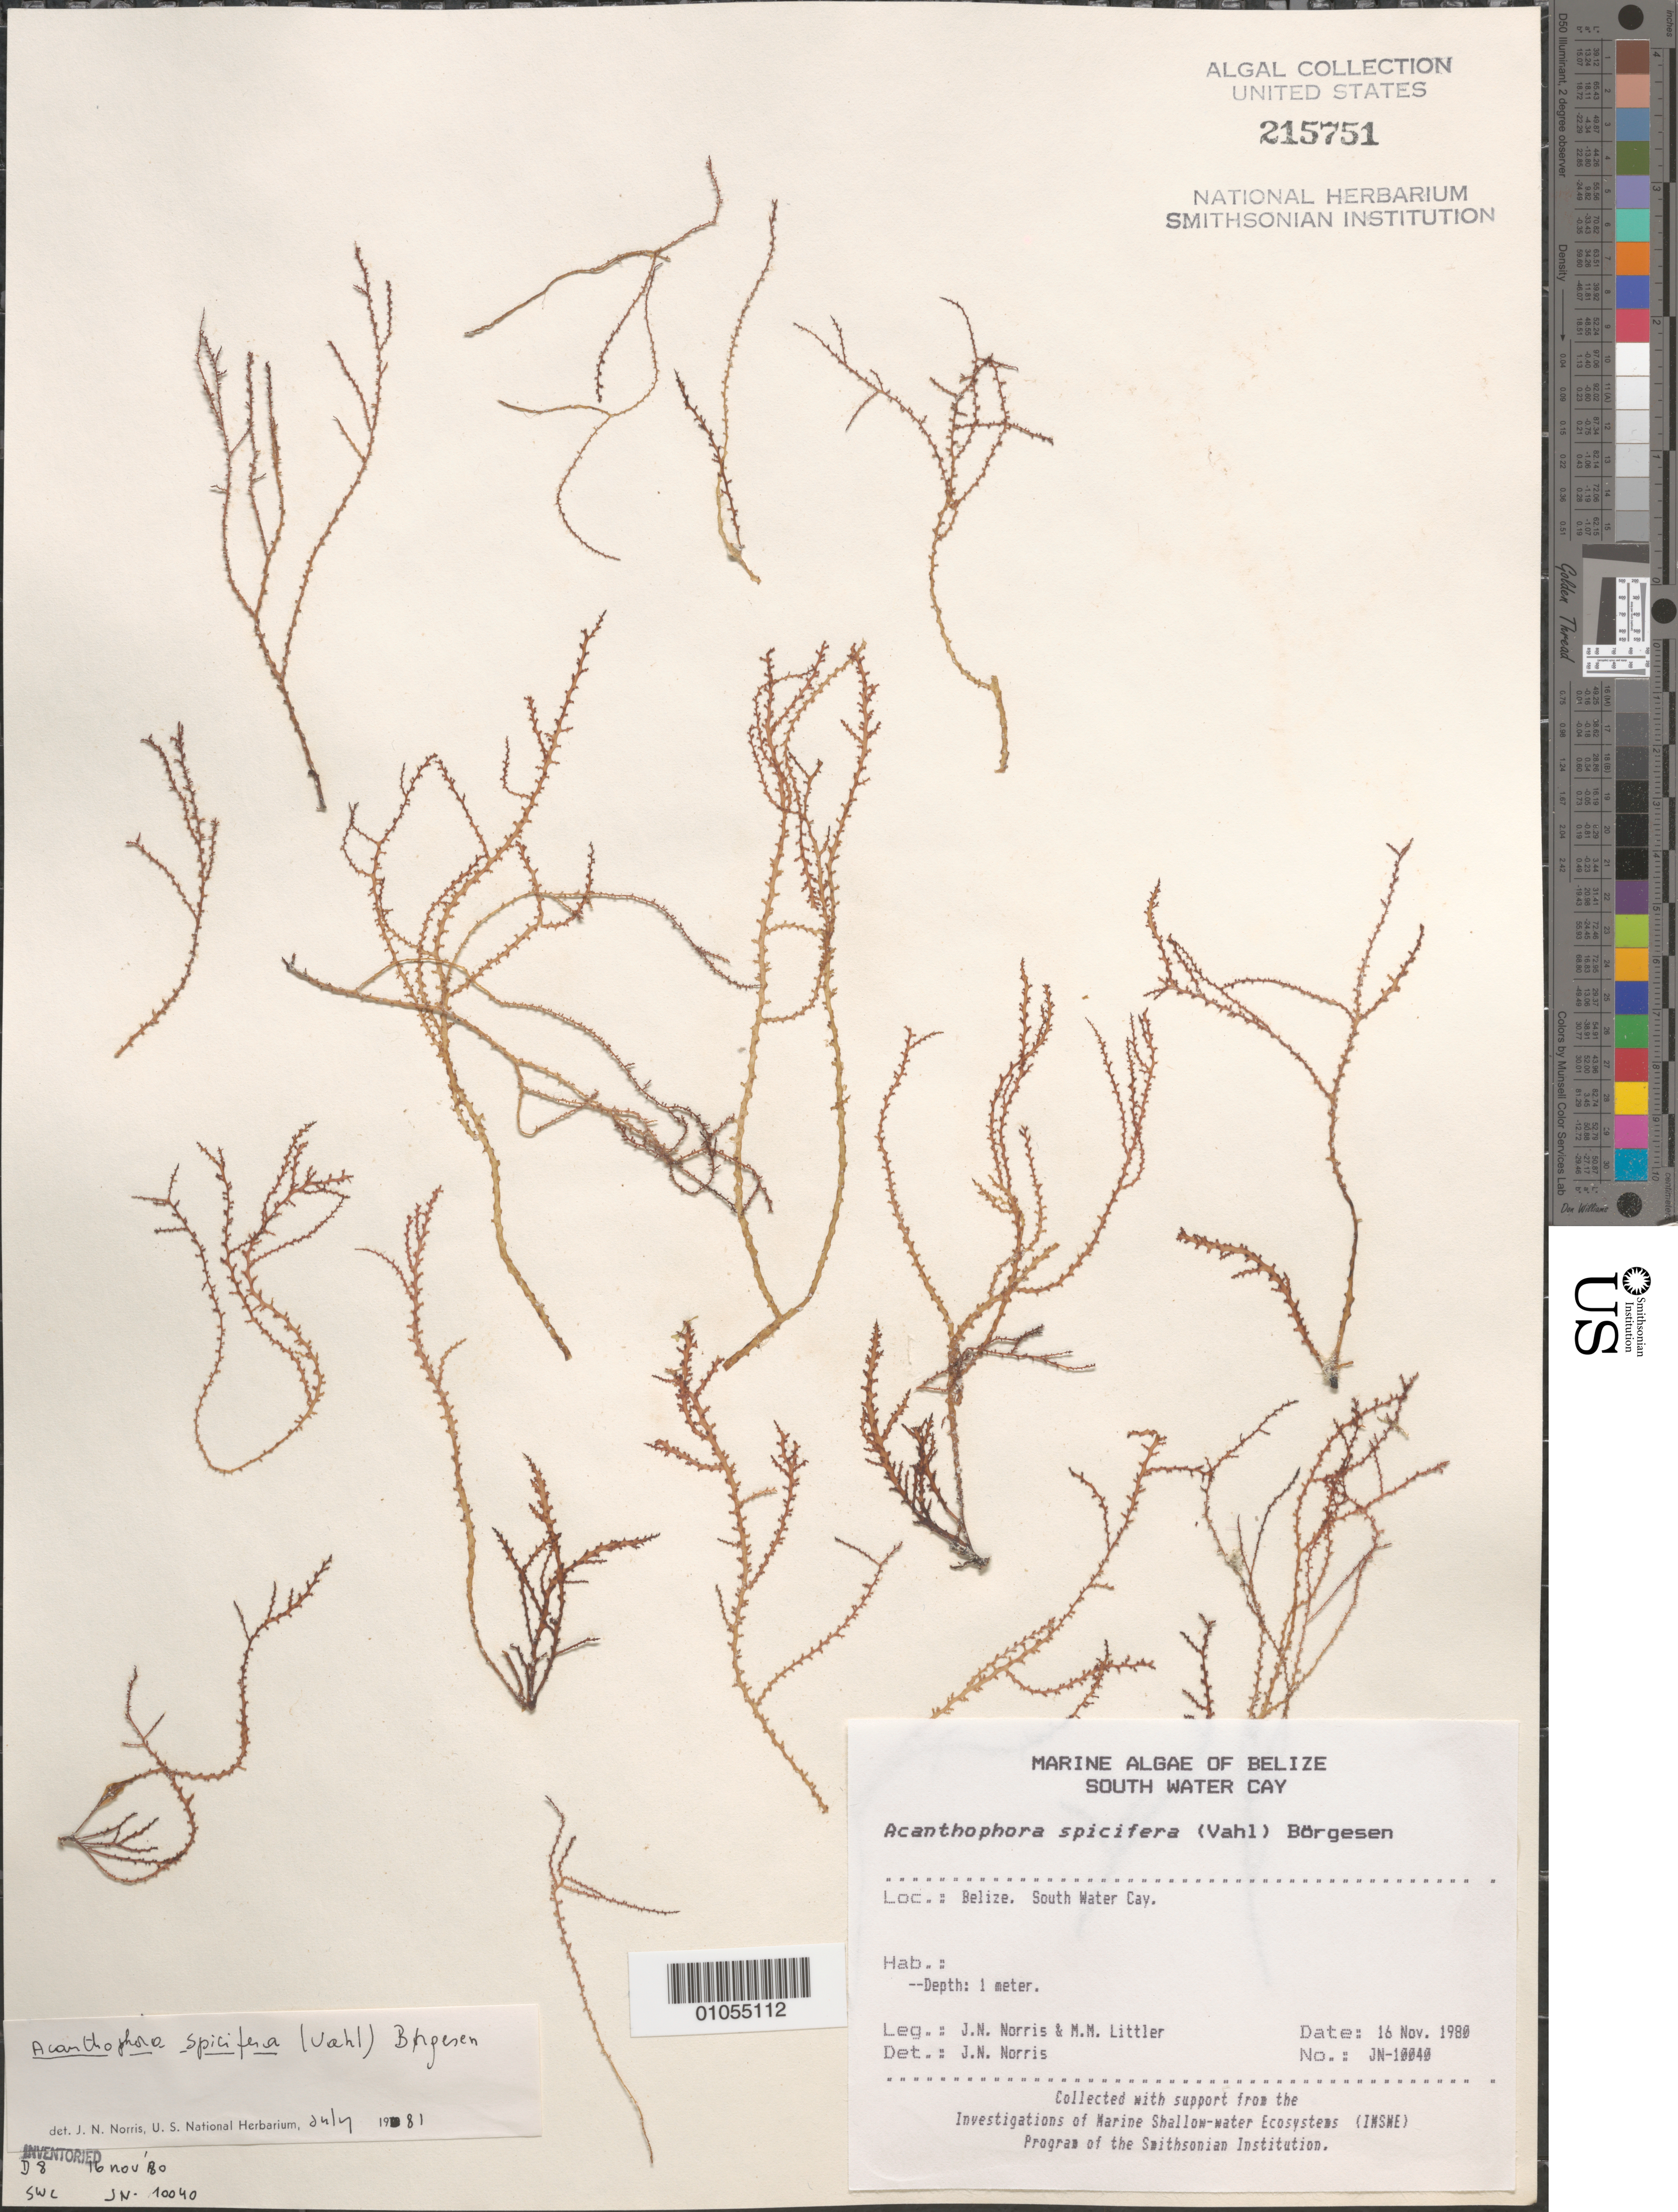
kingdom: Plantae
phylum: Rhodophyta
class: Florideophyceae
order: Ceramiales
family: Rhodomelaceae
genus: Acanthophora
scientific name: Acanthophora spicifera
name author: (Vahl) Børgesen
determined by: Norris, James N.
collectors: J. N. Norris & M. M. Littler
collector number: JN-10040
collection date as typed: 16 Nov 1980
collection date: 1980-11-16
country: Belize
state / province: Stann Creek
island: South Water Cay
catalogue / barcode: US 215751